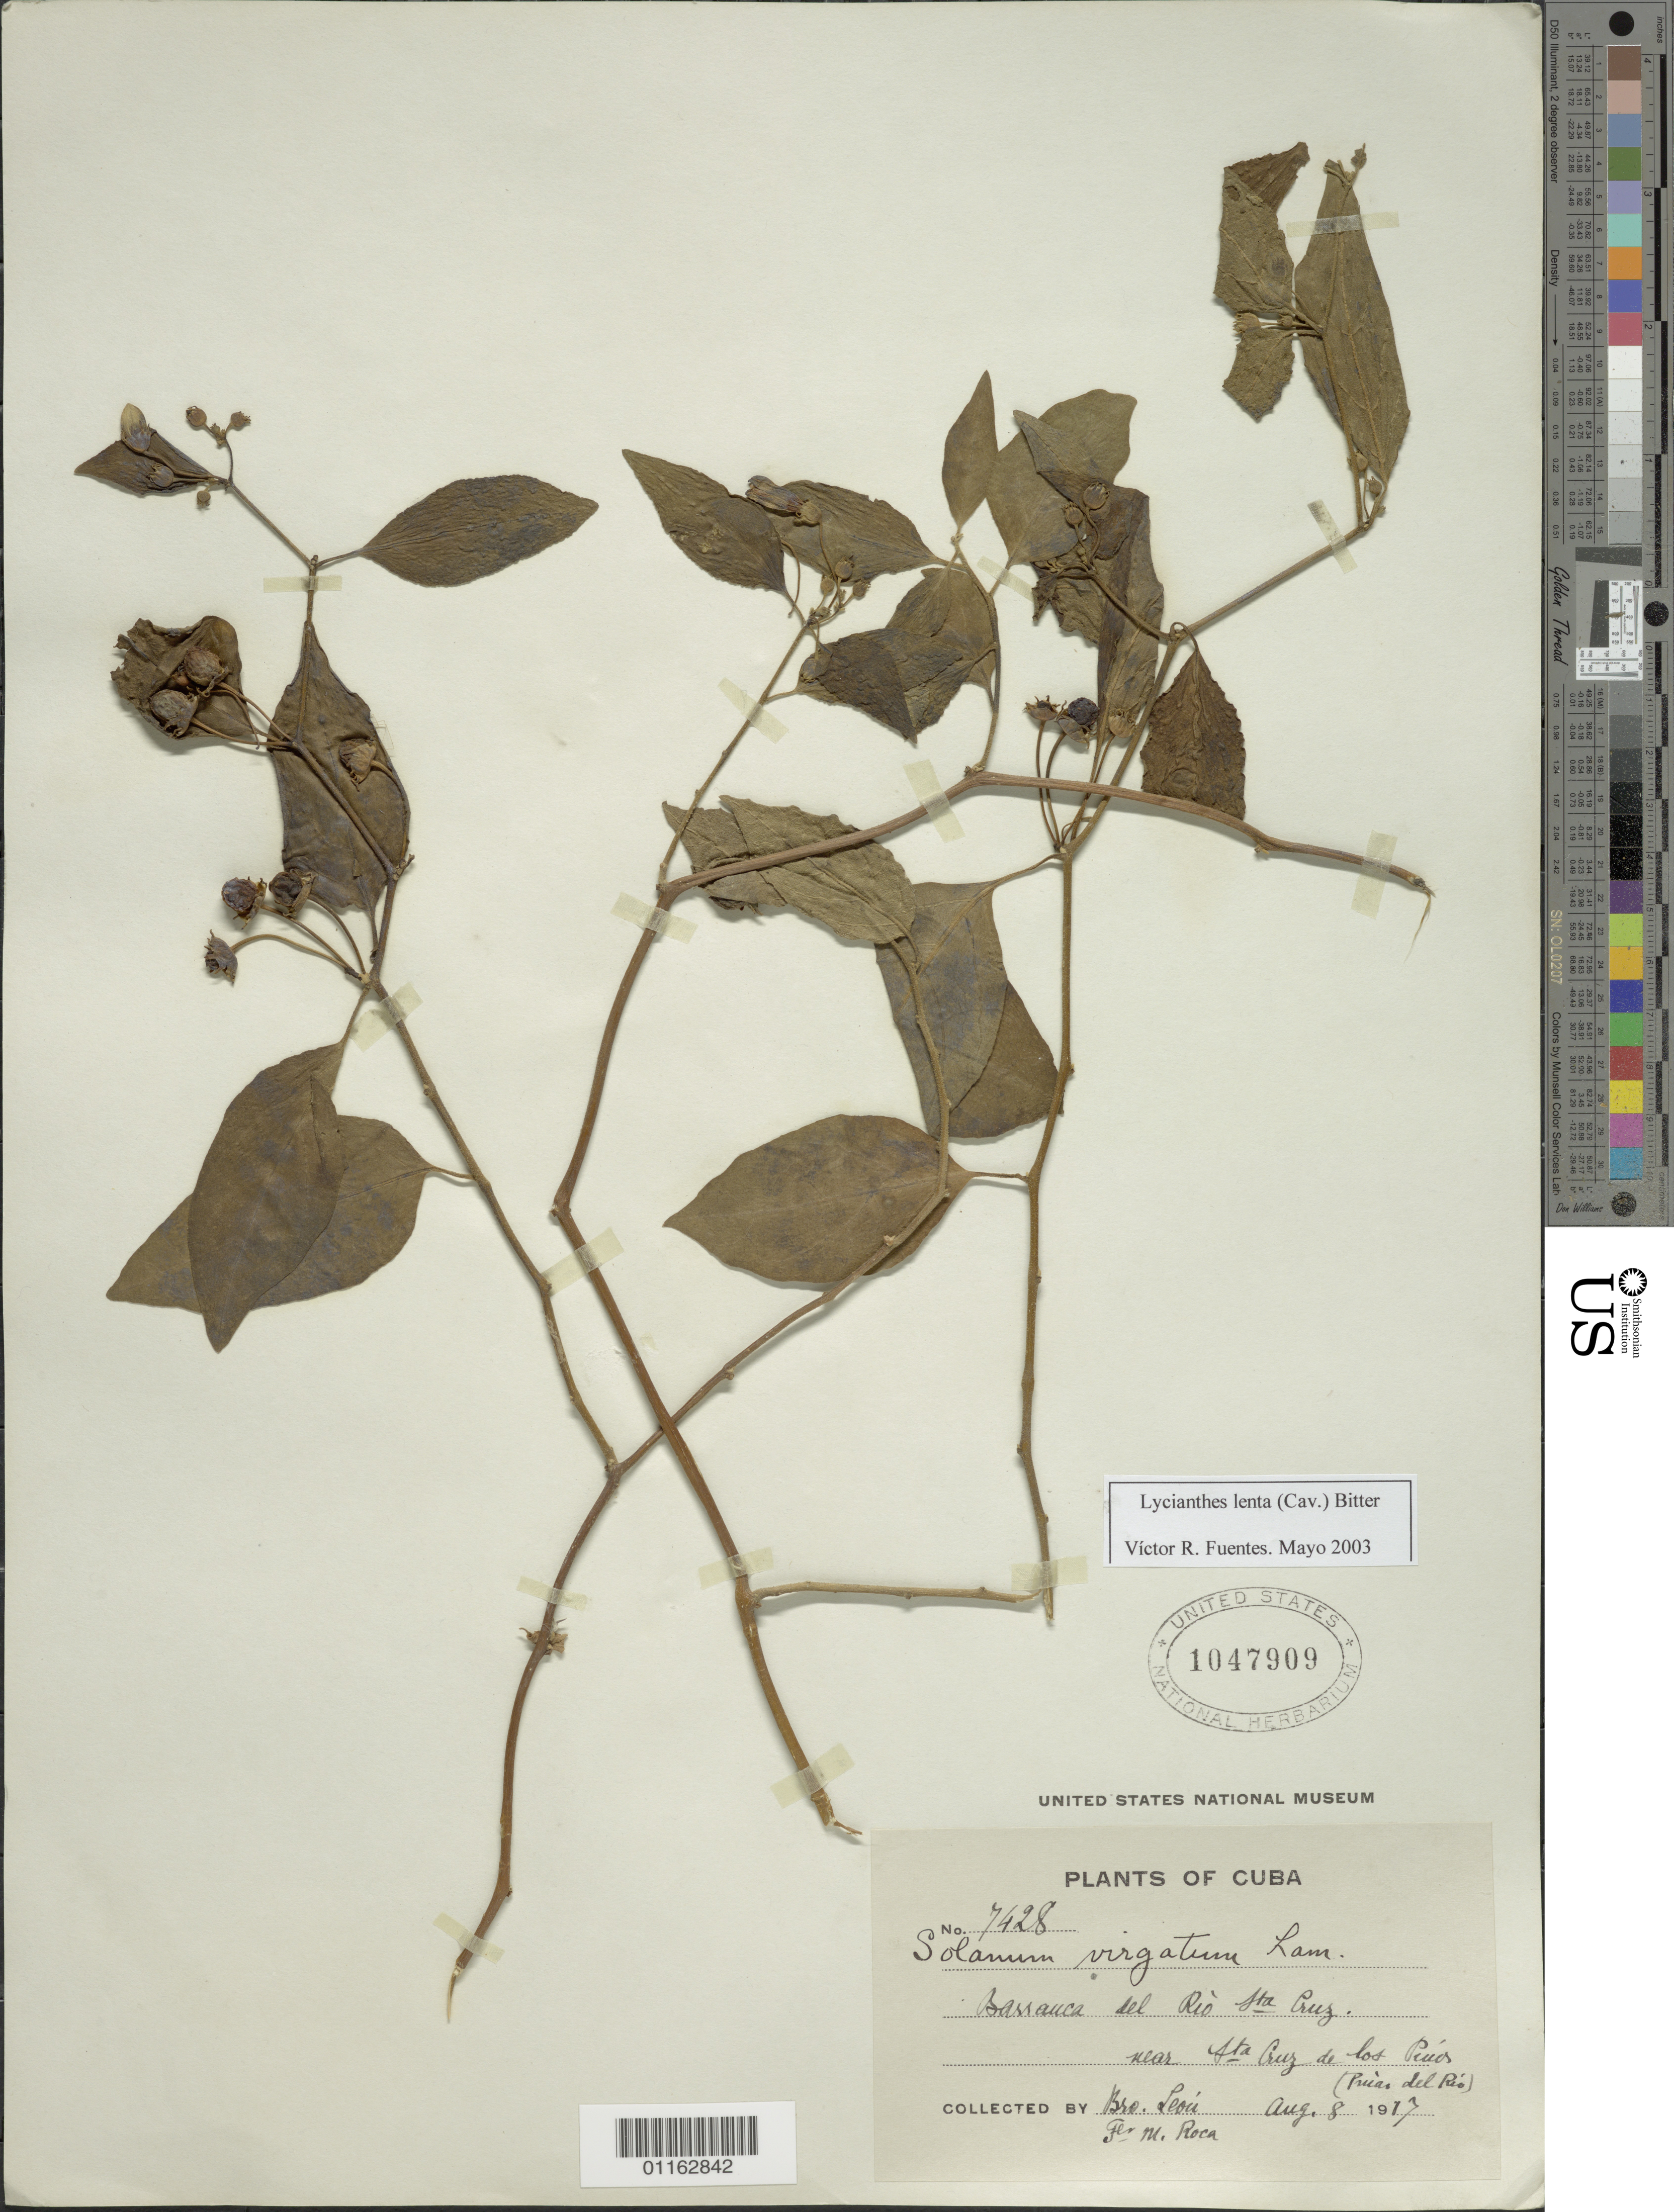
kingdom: Plantae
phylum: Tracheophyta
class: Magnoliopsida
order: Solanales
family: Solanaceae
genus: Lycianthes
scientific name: Lycianthes lenta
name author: (Cav.) Bitter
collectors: Bro. León & M. Roca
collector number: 7428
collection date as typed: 08 Aug 1917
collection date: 1917-08-08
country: Cuba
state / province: Pinar del Rio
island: Cuba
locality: Bassauca del rio Santa Cruz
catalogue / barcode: US 1047909